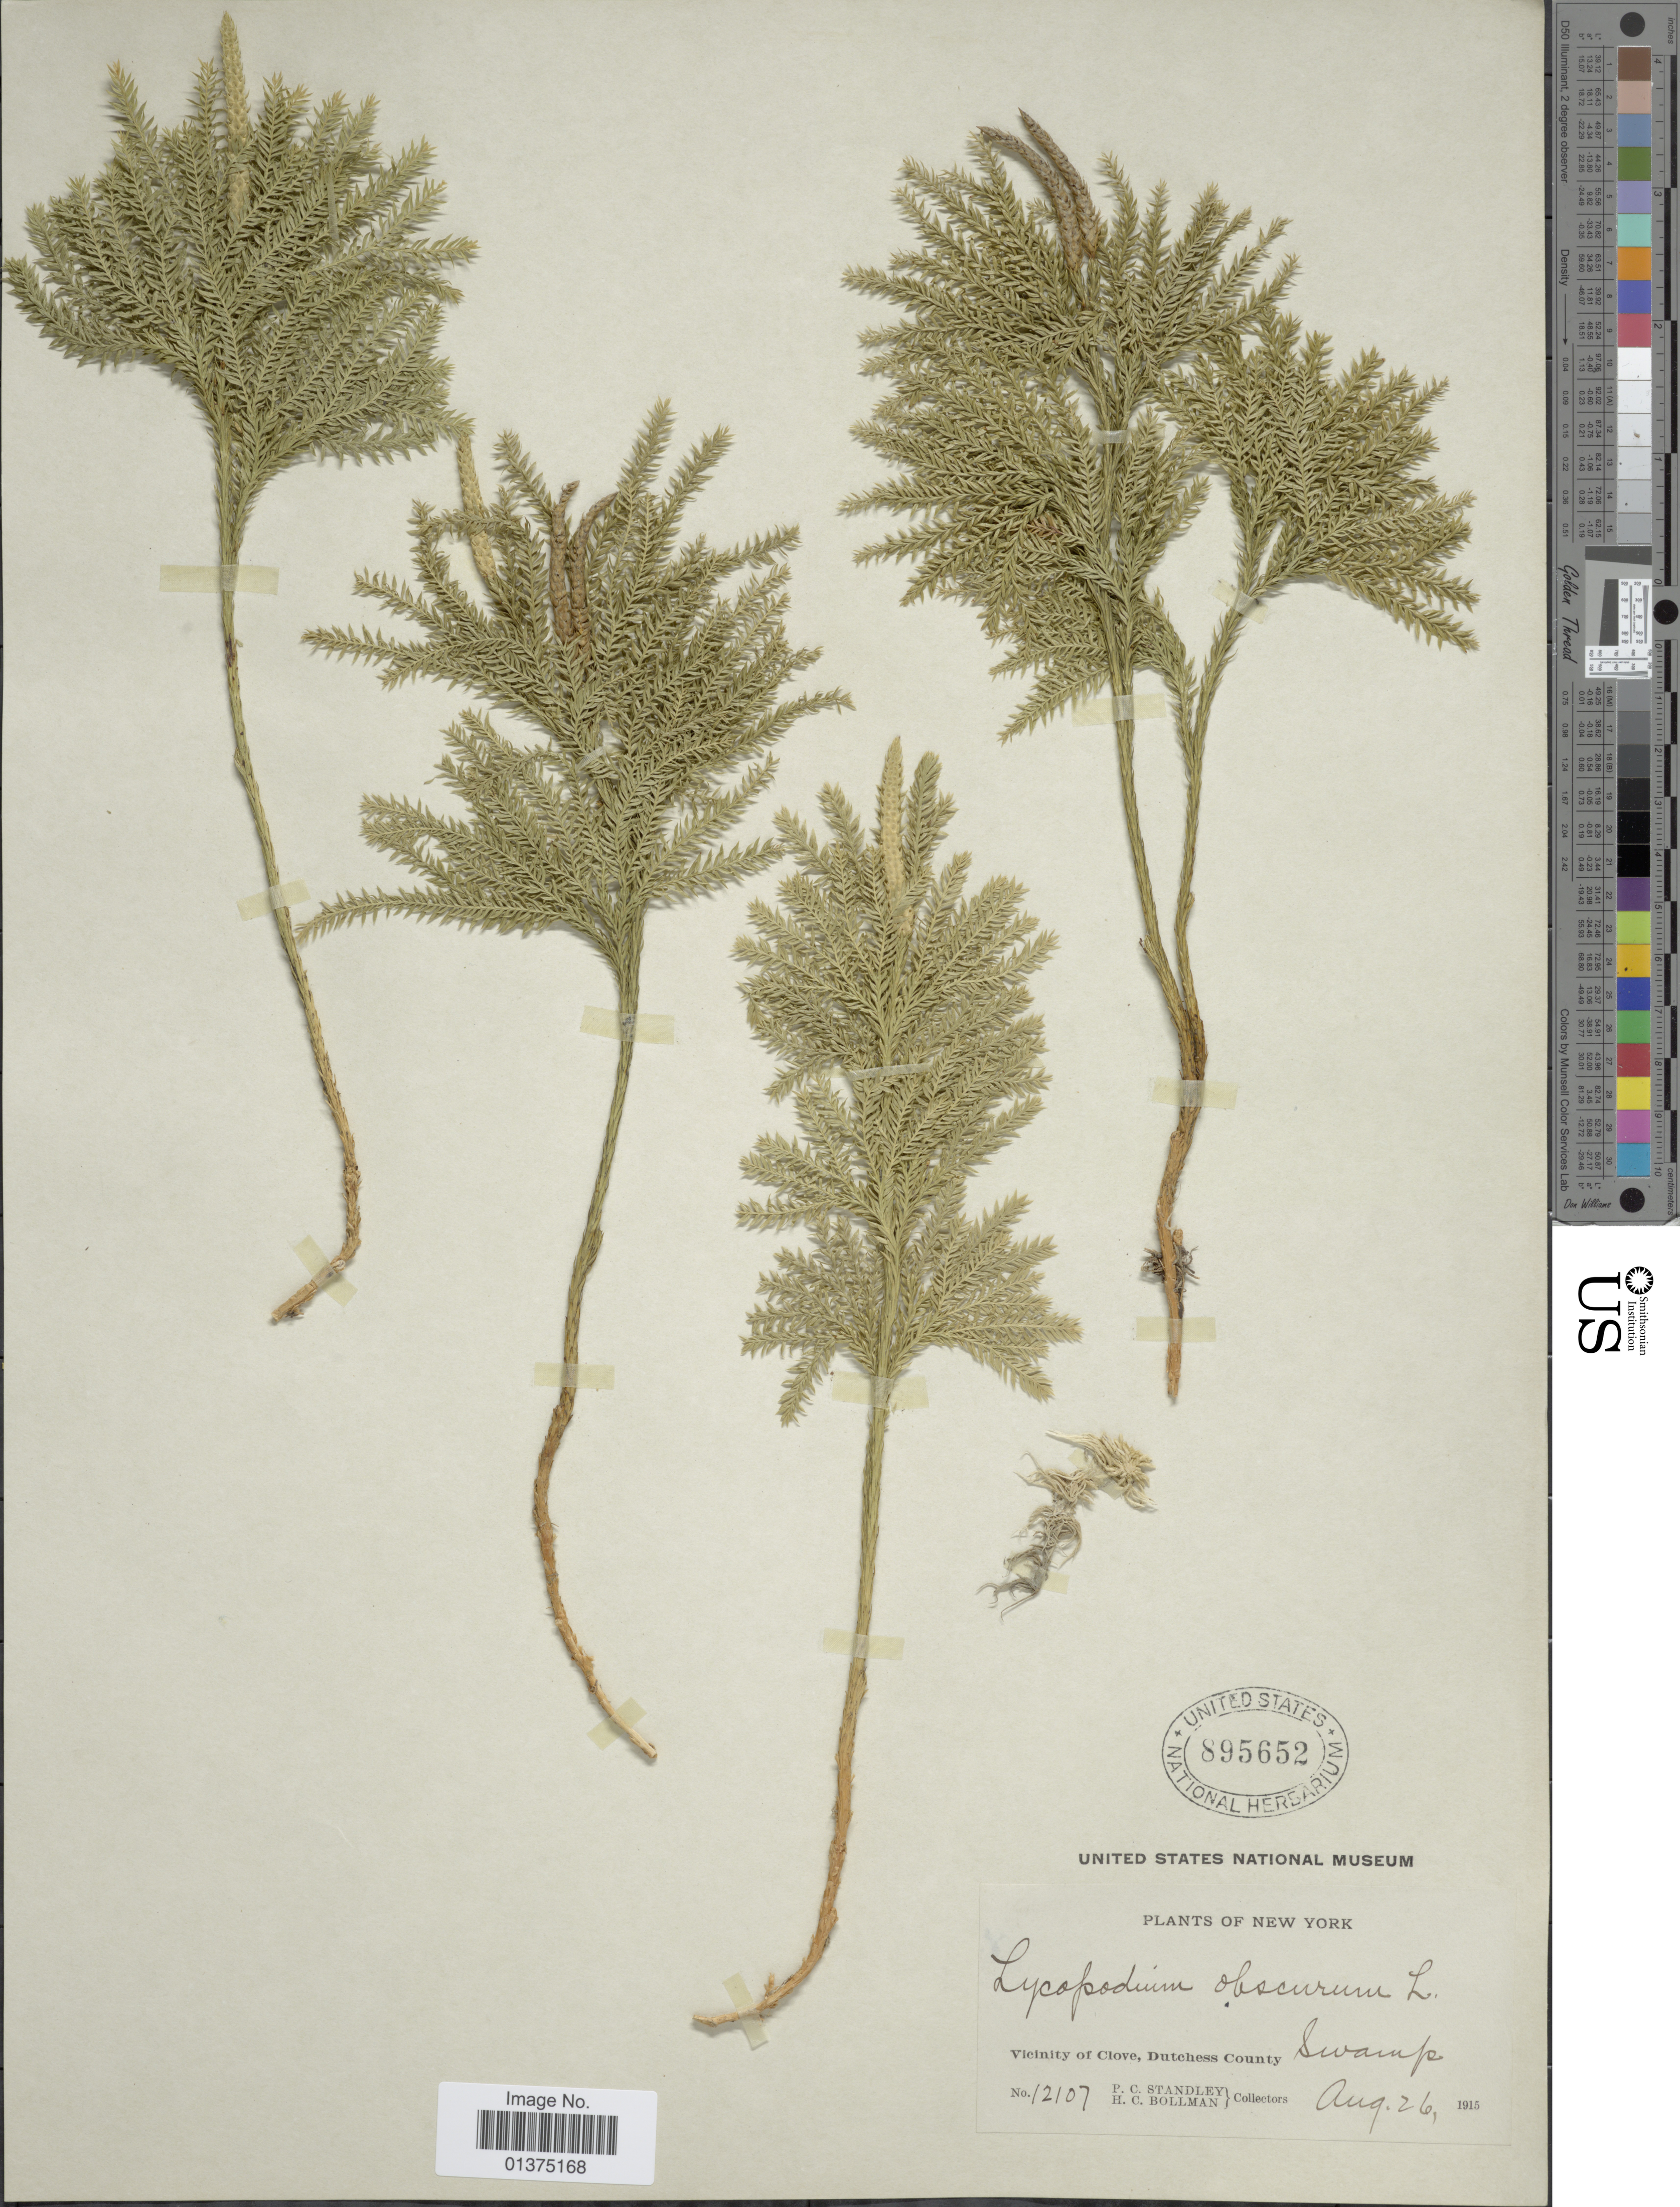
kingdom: Plantae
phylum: Tracheophyta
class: Lycopodiopsida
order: Lycopodiales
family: Lycopodiaceae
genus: Dendrolycopodium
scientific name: Dendrolycopodium dendroideum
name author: (Michx.) A. Haines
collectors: P. C. Standley & H. C. Bollman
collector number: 12107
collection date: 1915-08-26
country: United States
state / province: New York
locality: Vicinity of Clove, Dutches County Swamp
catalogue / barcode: US 895652